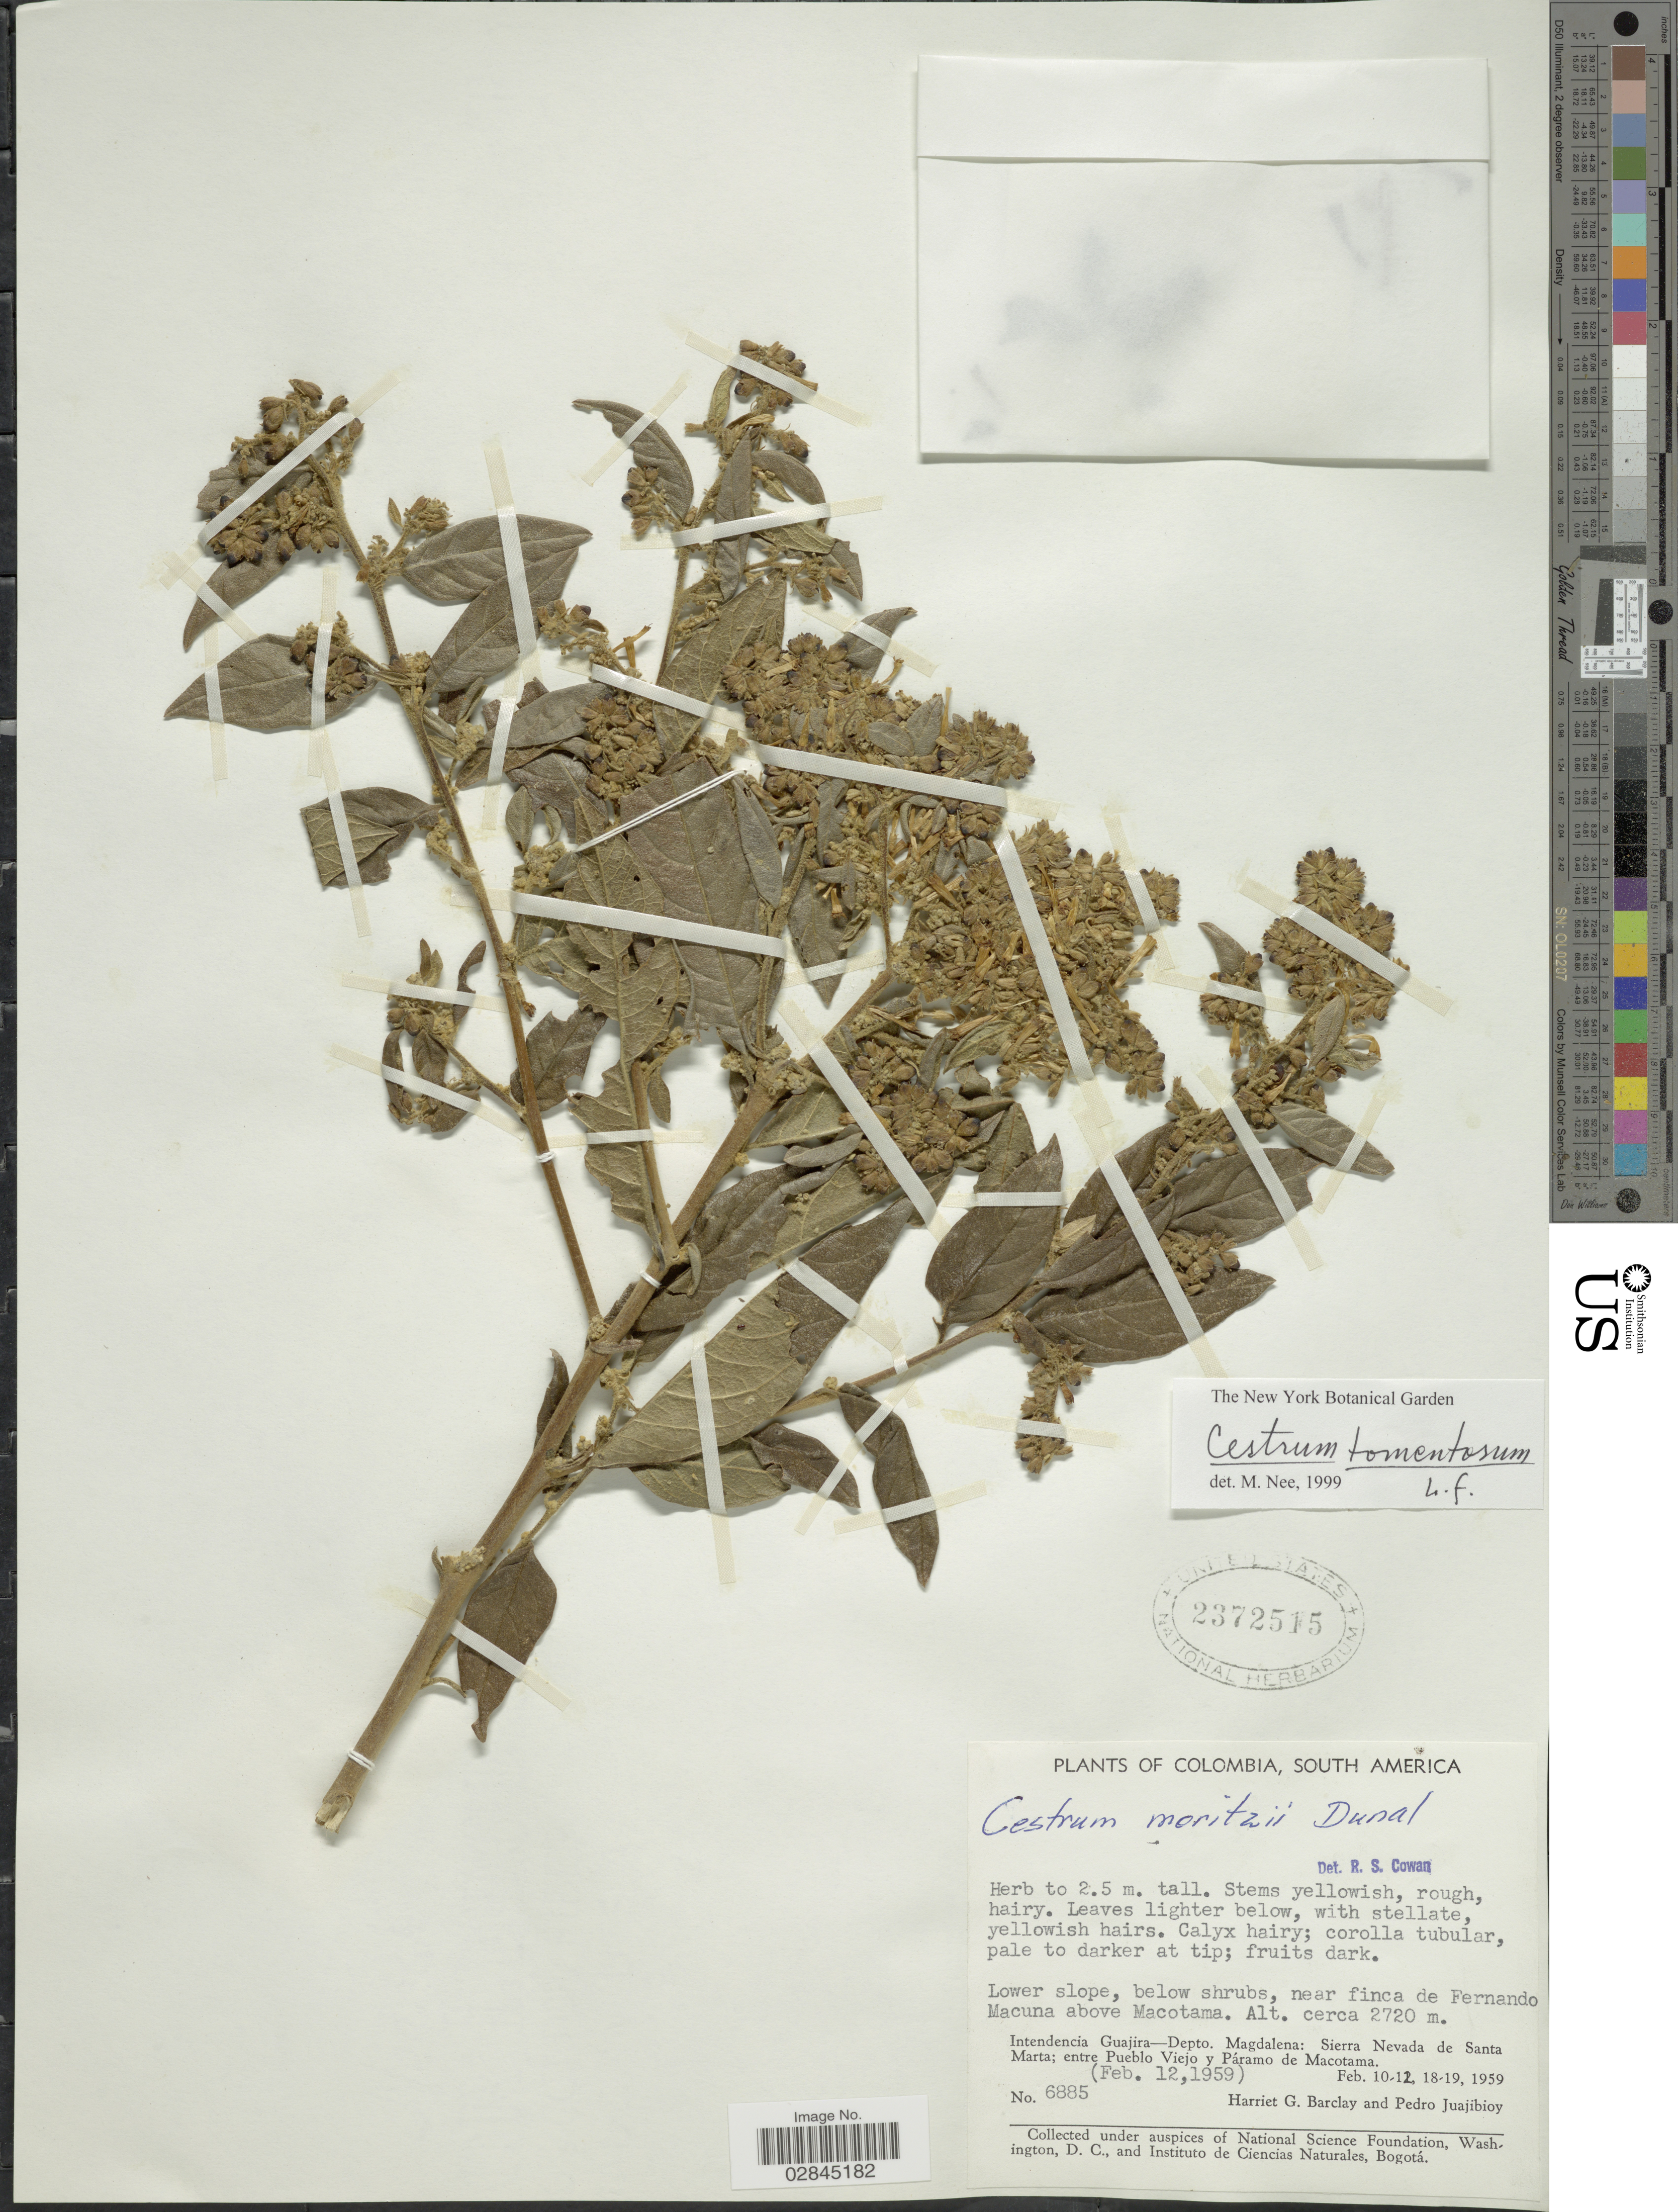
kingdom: Plantae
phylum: Tracheophyta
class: Magnoliopsida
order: Solanales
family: Solanaceae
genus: Cestrum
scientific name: Cestrum tomentosum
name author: L. f.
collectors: H. G. Barclay & P. Juajibioy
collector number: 6885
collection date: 1959-02-10/1959-02-19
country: Colombia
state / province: Magdalena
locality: Lower slope, below shrubs, near finca de Fernando Macuna above Macotama. Intendencia Guajira-Depto. Magdalena: Sierra Nevada de Santa Marta; entre Pueblo Viejo y Páramo de Macotama.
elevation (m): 2720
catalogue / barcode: US 2372515